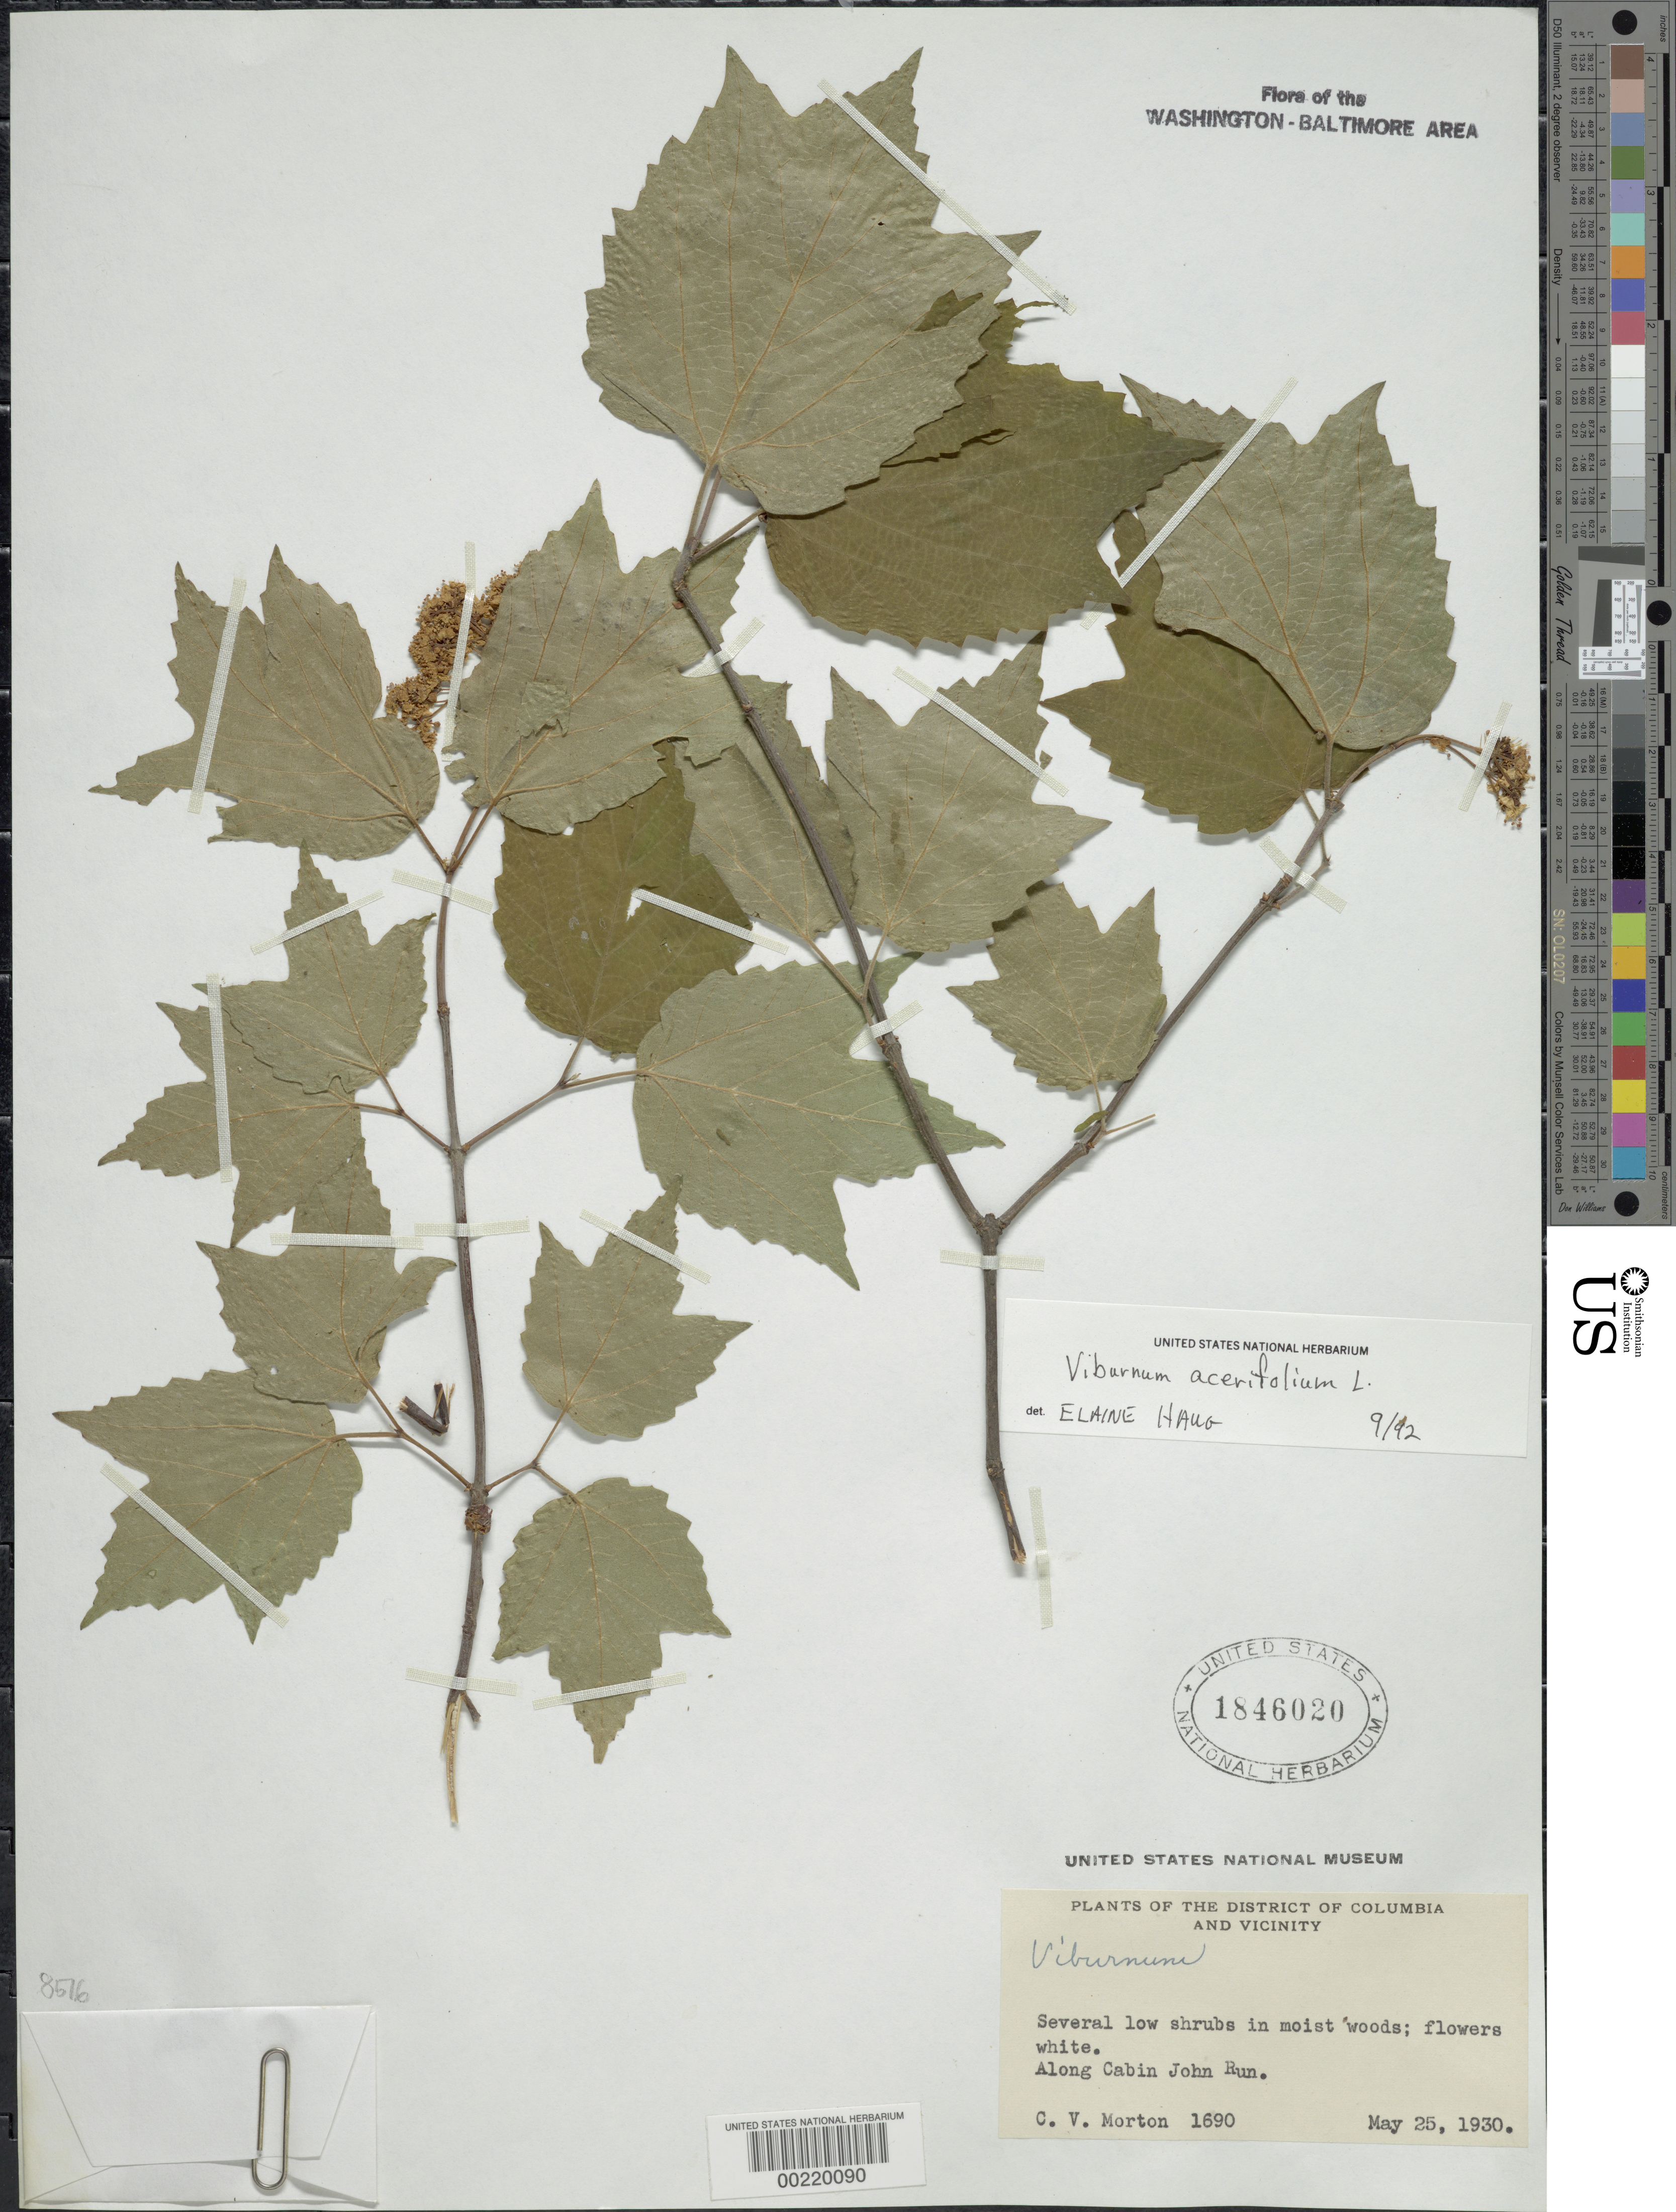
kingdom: Plantae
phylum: Tracheophyta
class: Magnoliopsida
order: Dipsacales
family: Viburnaceae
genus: Viburnum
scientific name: Viburnum acerifolium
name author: L.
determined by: Haug, E., (UNITED STATES)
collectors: C. V. Morton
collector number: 1690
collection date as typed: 25 May 1930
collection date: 1930-05-25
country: United States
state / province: Maryland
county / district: Montgomery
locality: Along Cabin John Run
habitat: Moist woods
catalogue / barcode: US 1846020